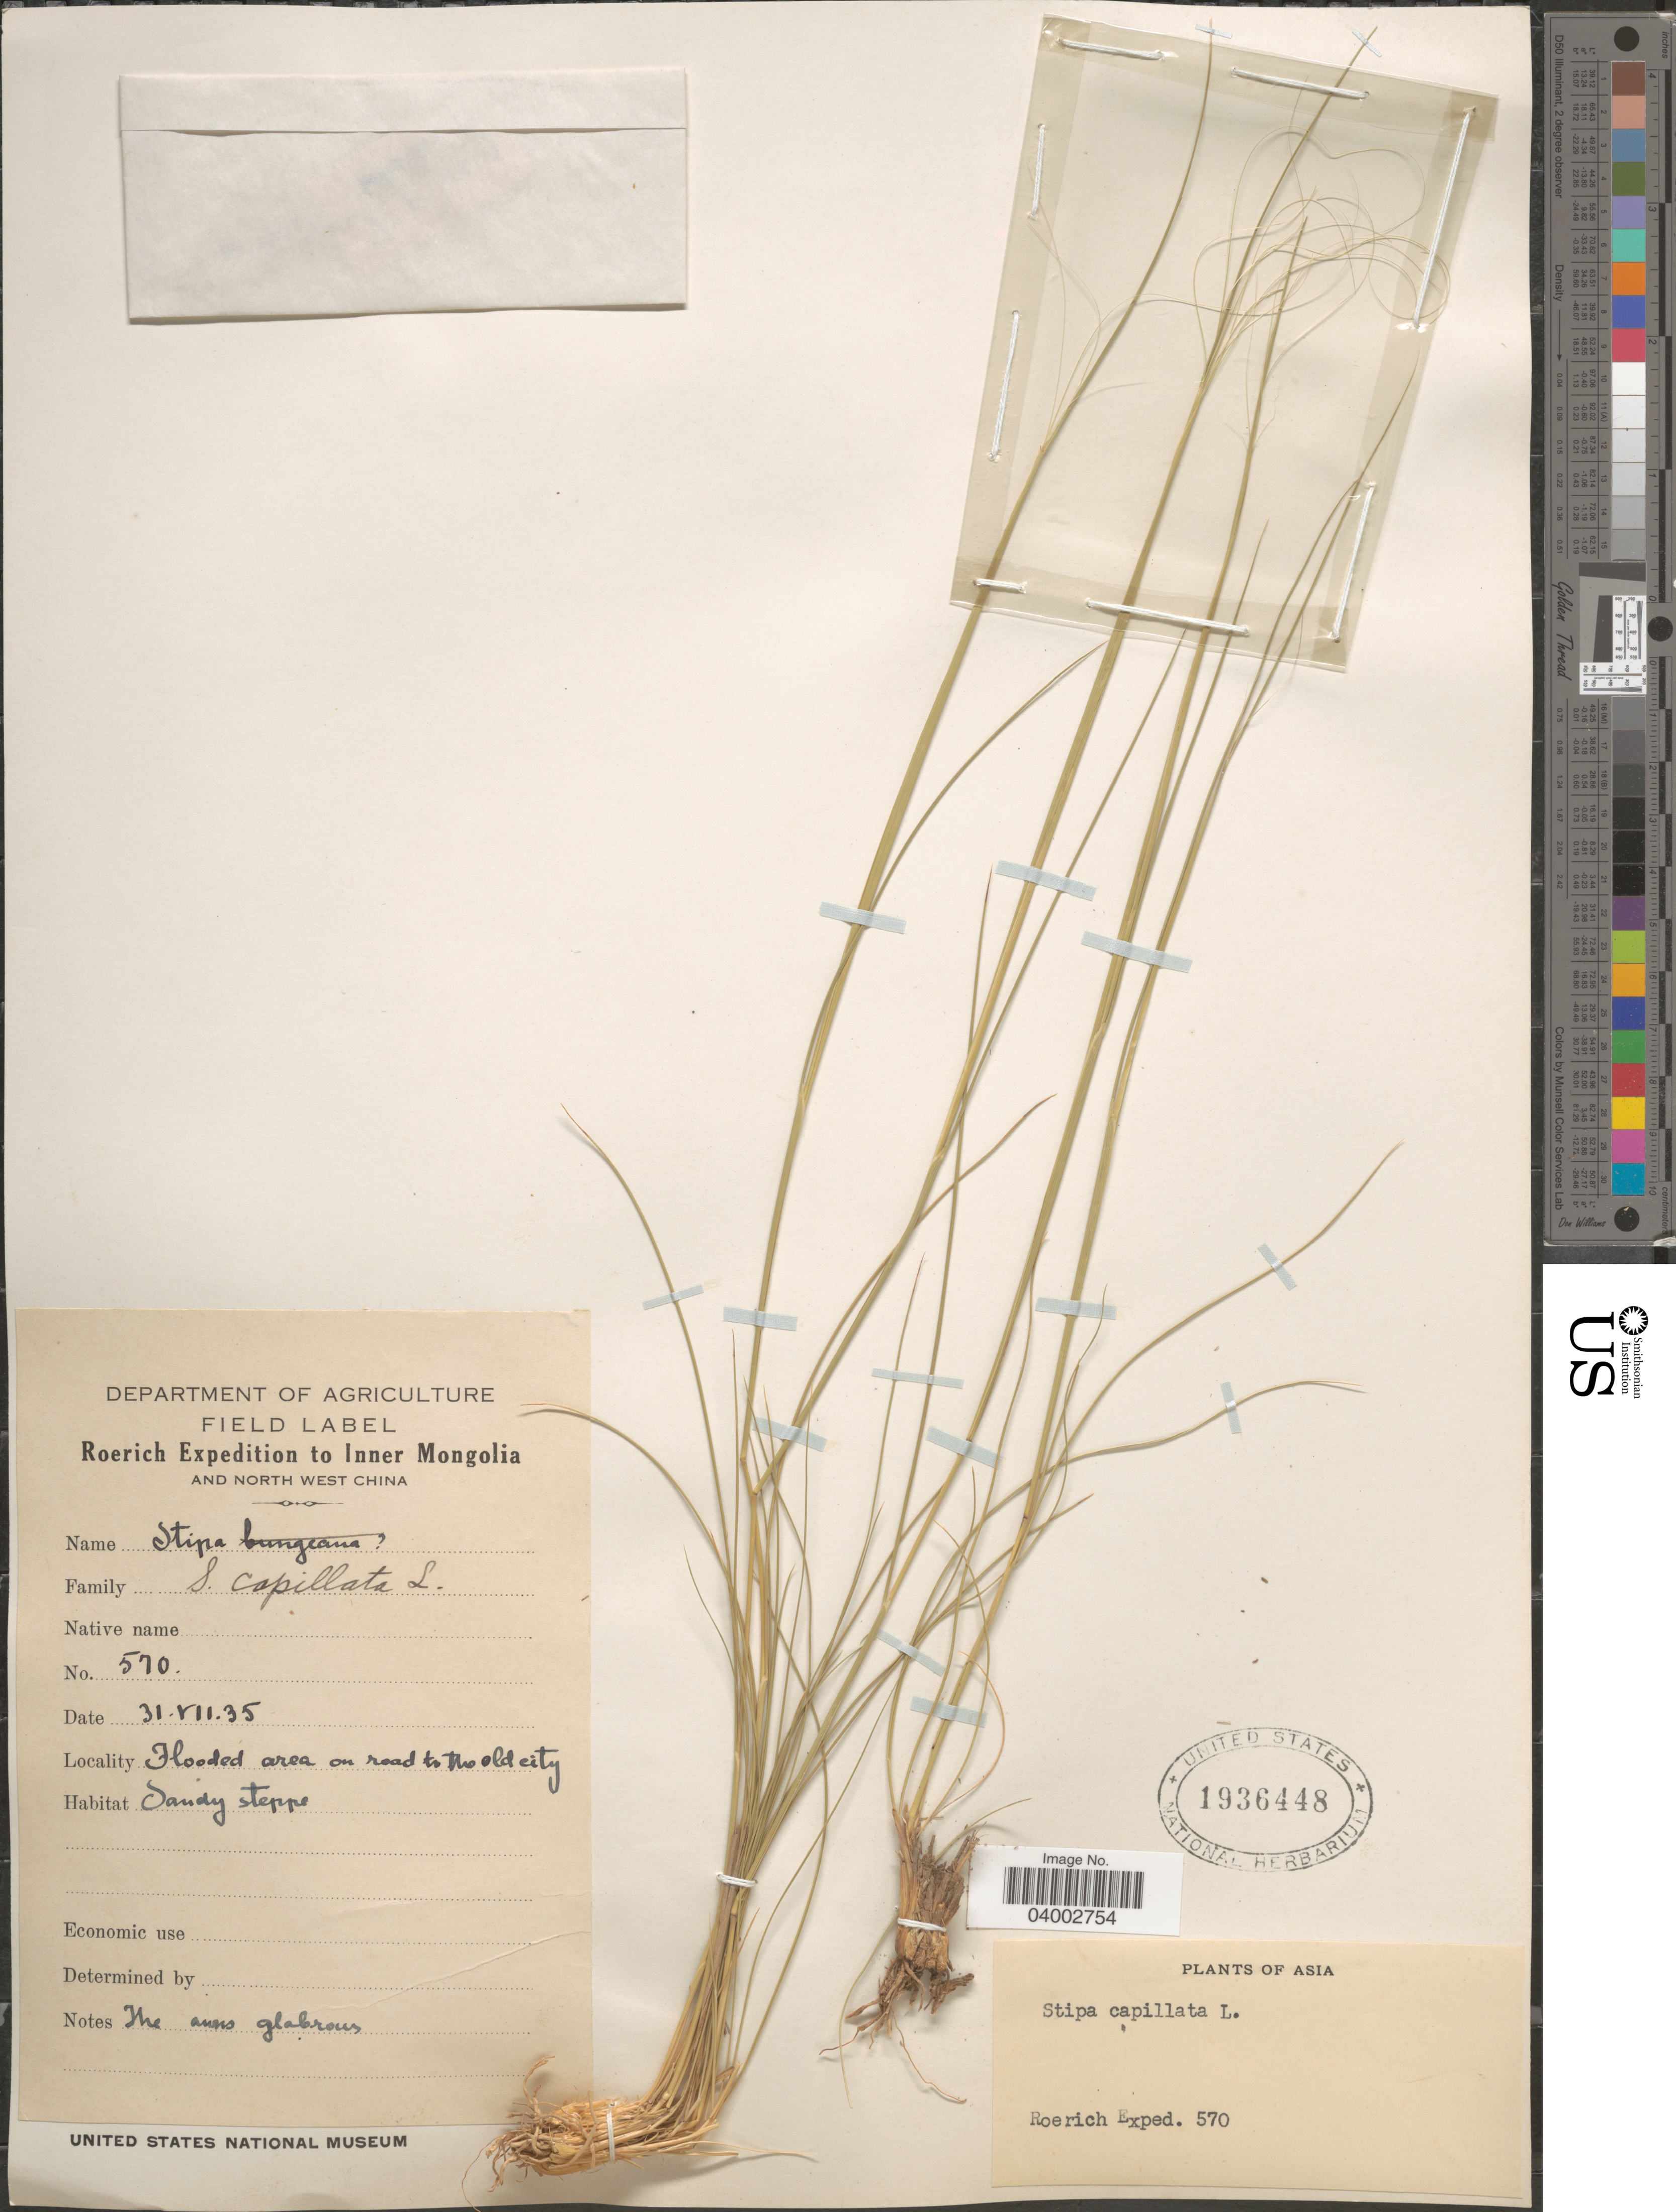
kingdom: Plantae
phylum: Tracheophyta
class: Liliopsida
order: Poales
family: Poaceae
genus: Stipa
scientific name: Stipa capillata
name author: L.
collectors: Roerich Expedition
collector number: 570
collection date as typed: Transcribed d/m/y: 31/7/35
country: China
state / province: Nei Monggol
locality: Inner Mongolia and North West China. Flooded area on road to the old city.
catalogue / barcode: US 1936448